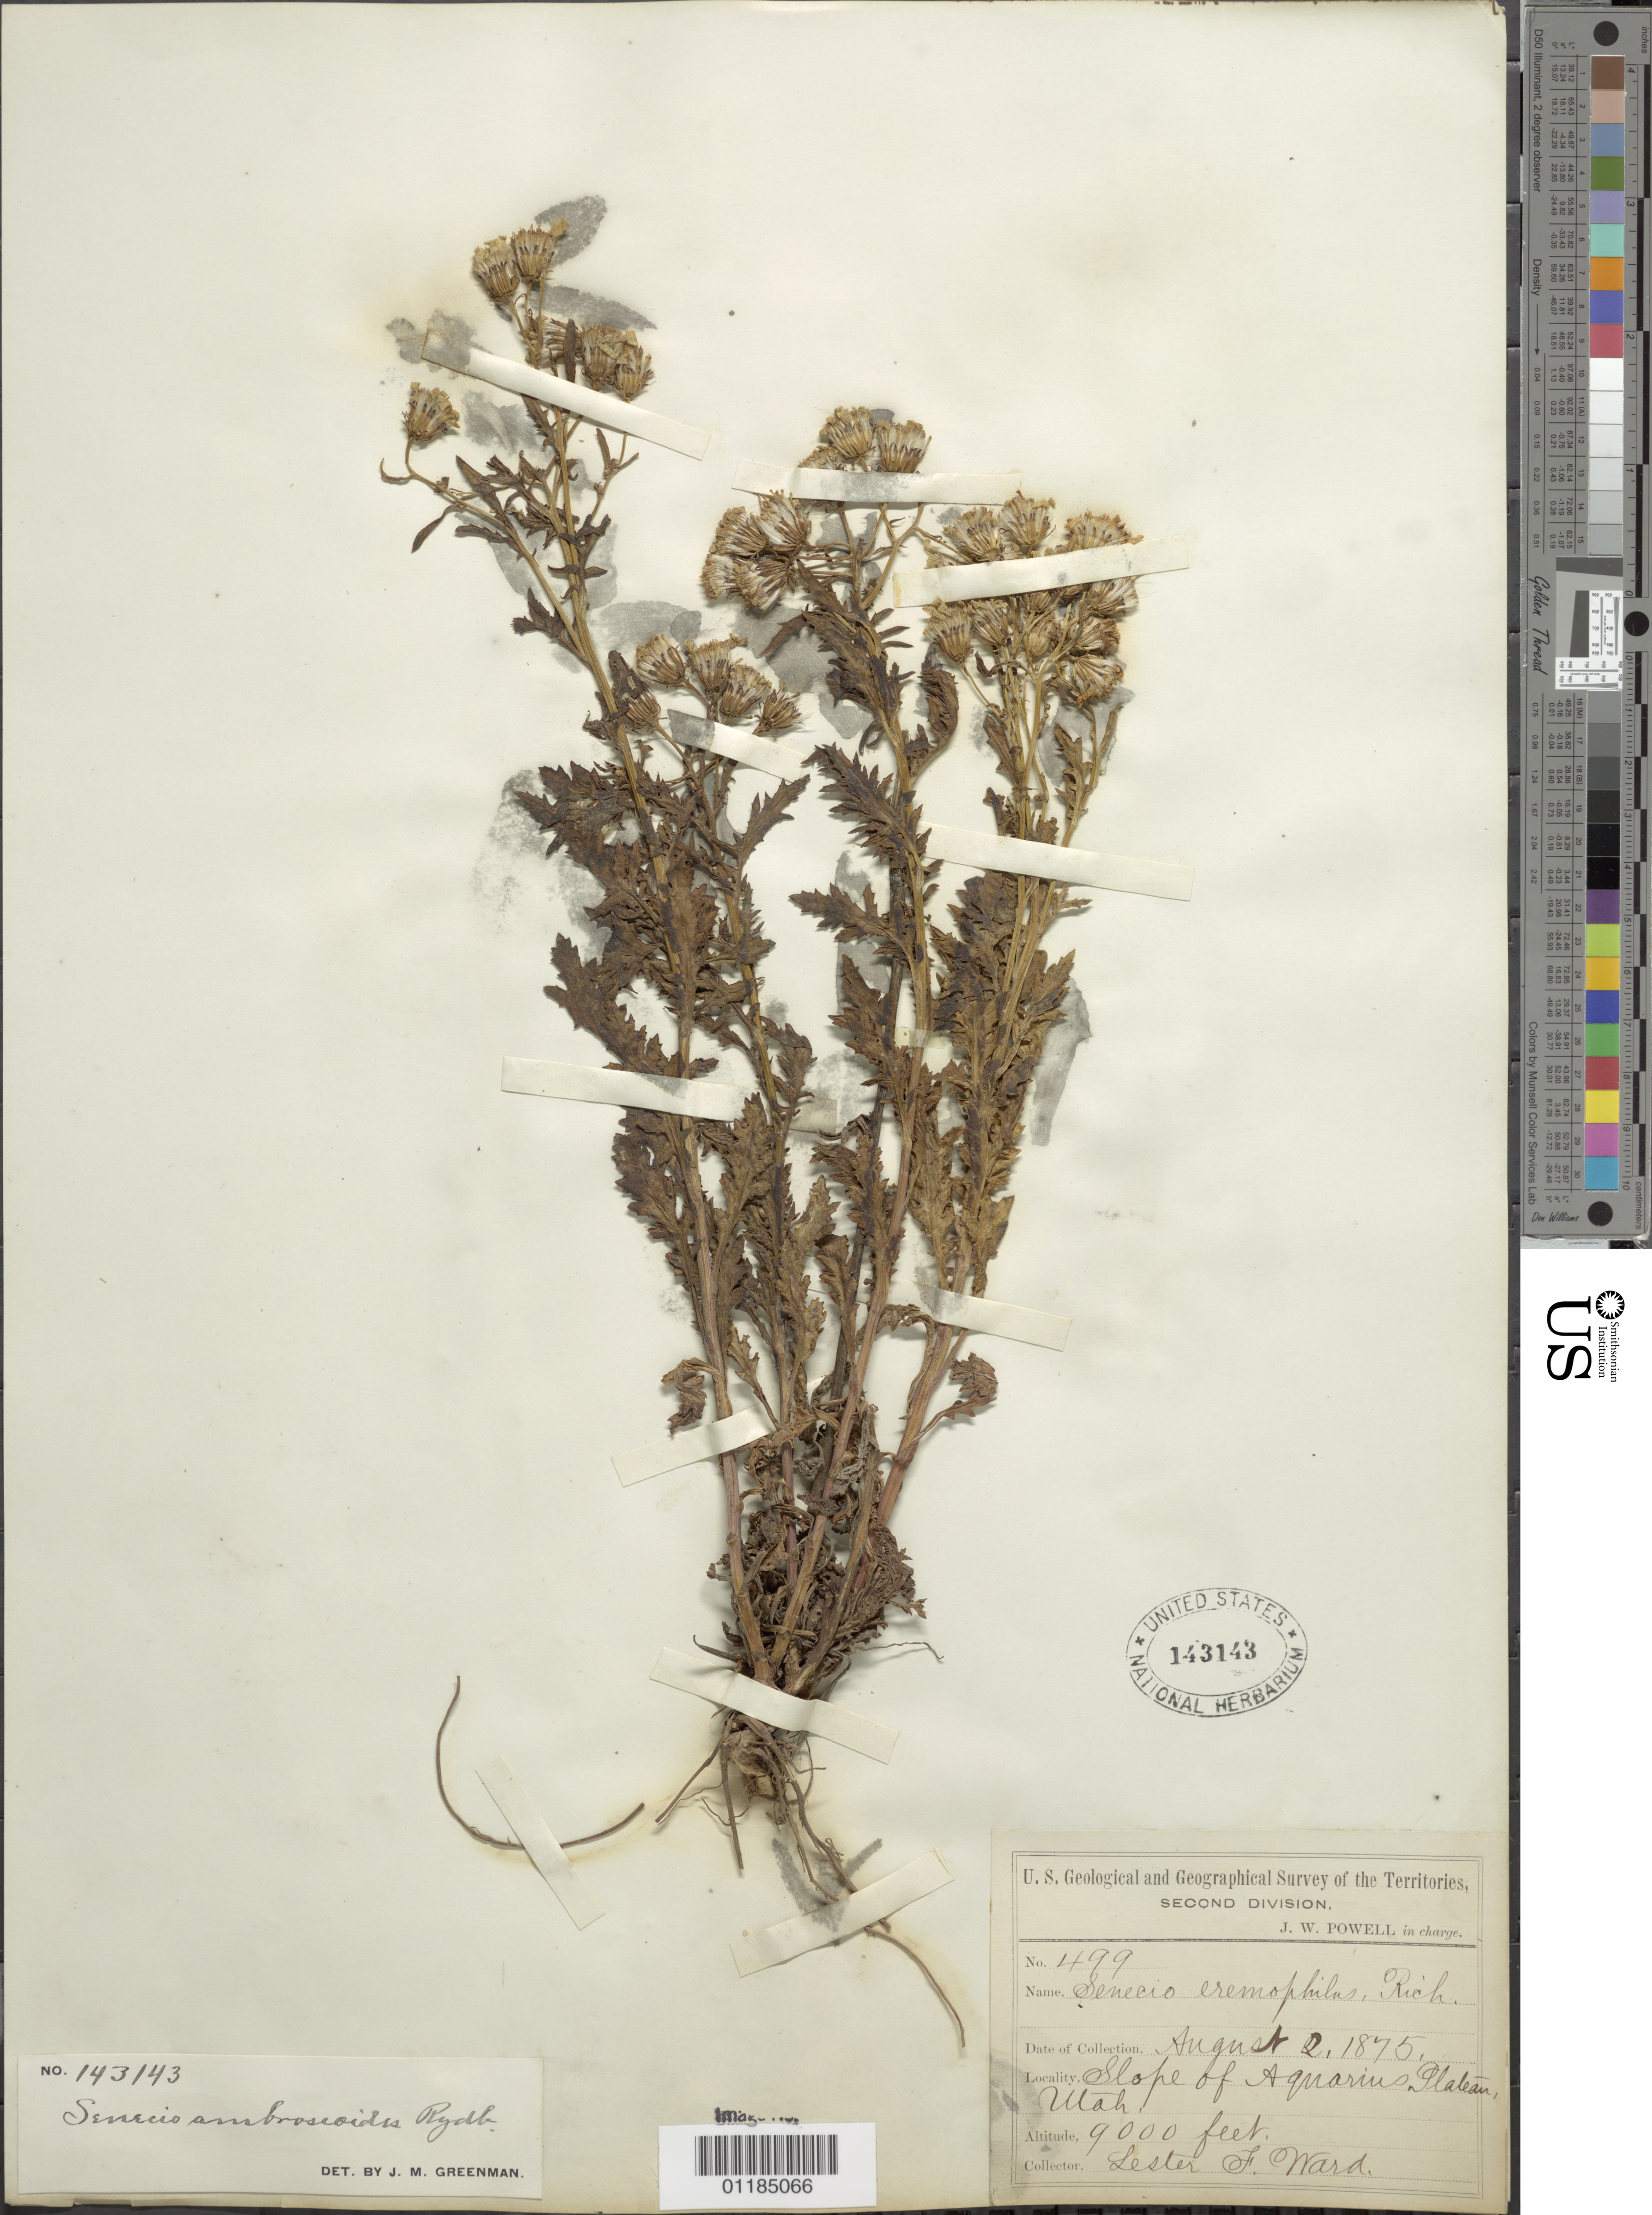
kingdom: Plantae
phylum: Tracheophyta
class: Magnoliopsida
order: Asterales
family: Asteraceae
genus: Senecio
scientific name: Senecio eremophilus var. kingii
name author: (Rydb.) Greenm.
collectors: L. F. Ward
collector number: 499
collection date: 1875-08-02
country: United States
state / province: Utah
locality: Slope of Aquarius Plateau.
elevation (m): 2743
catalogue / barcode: US 143143